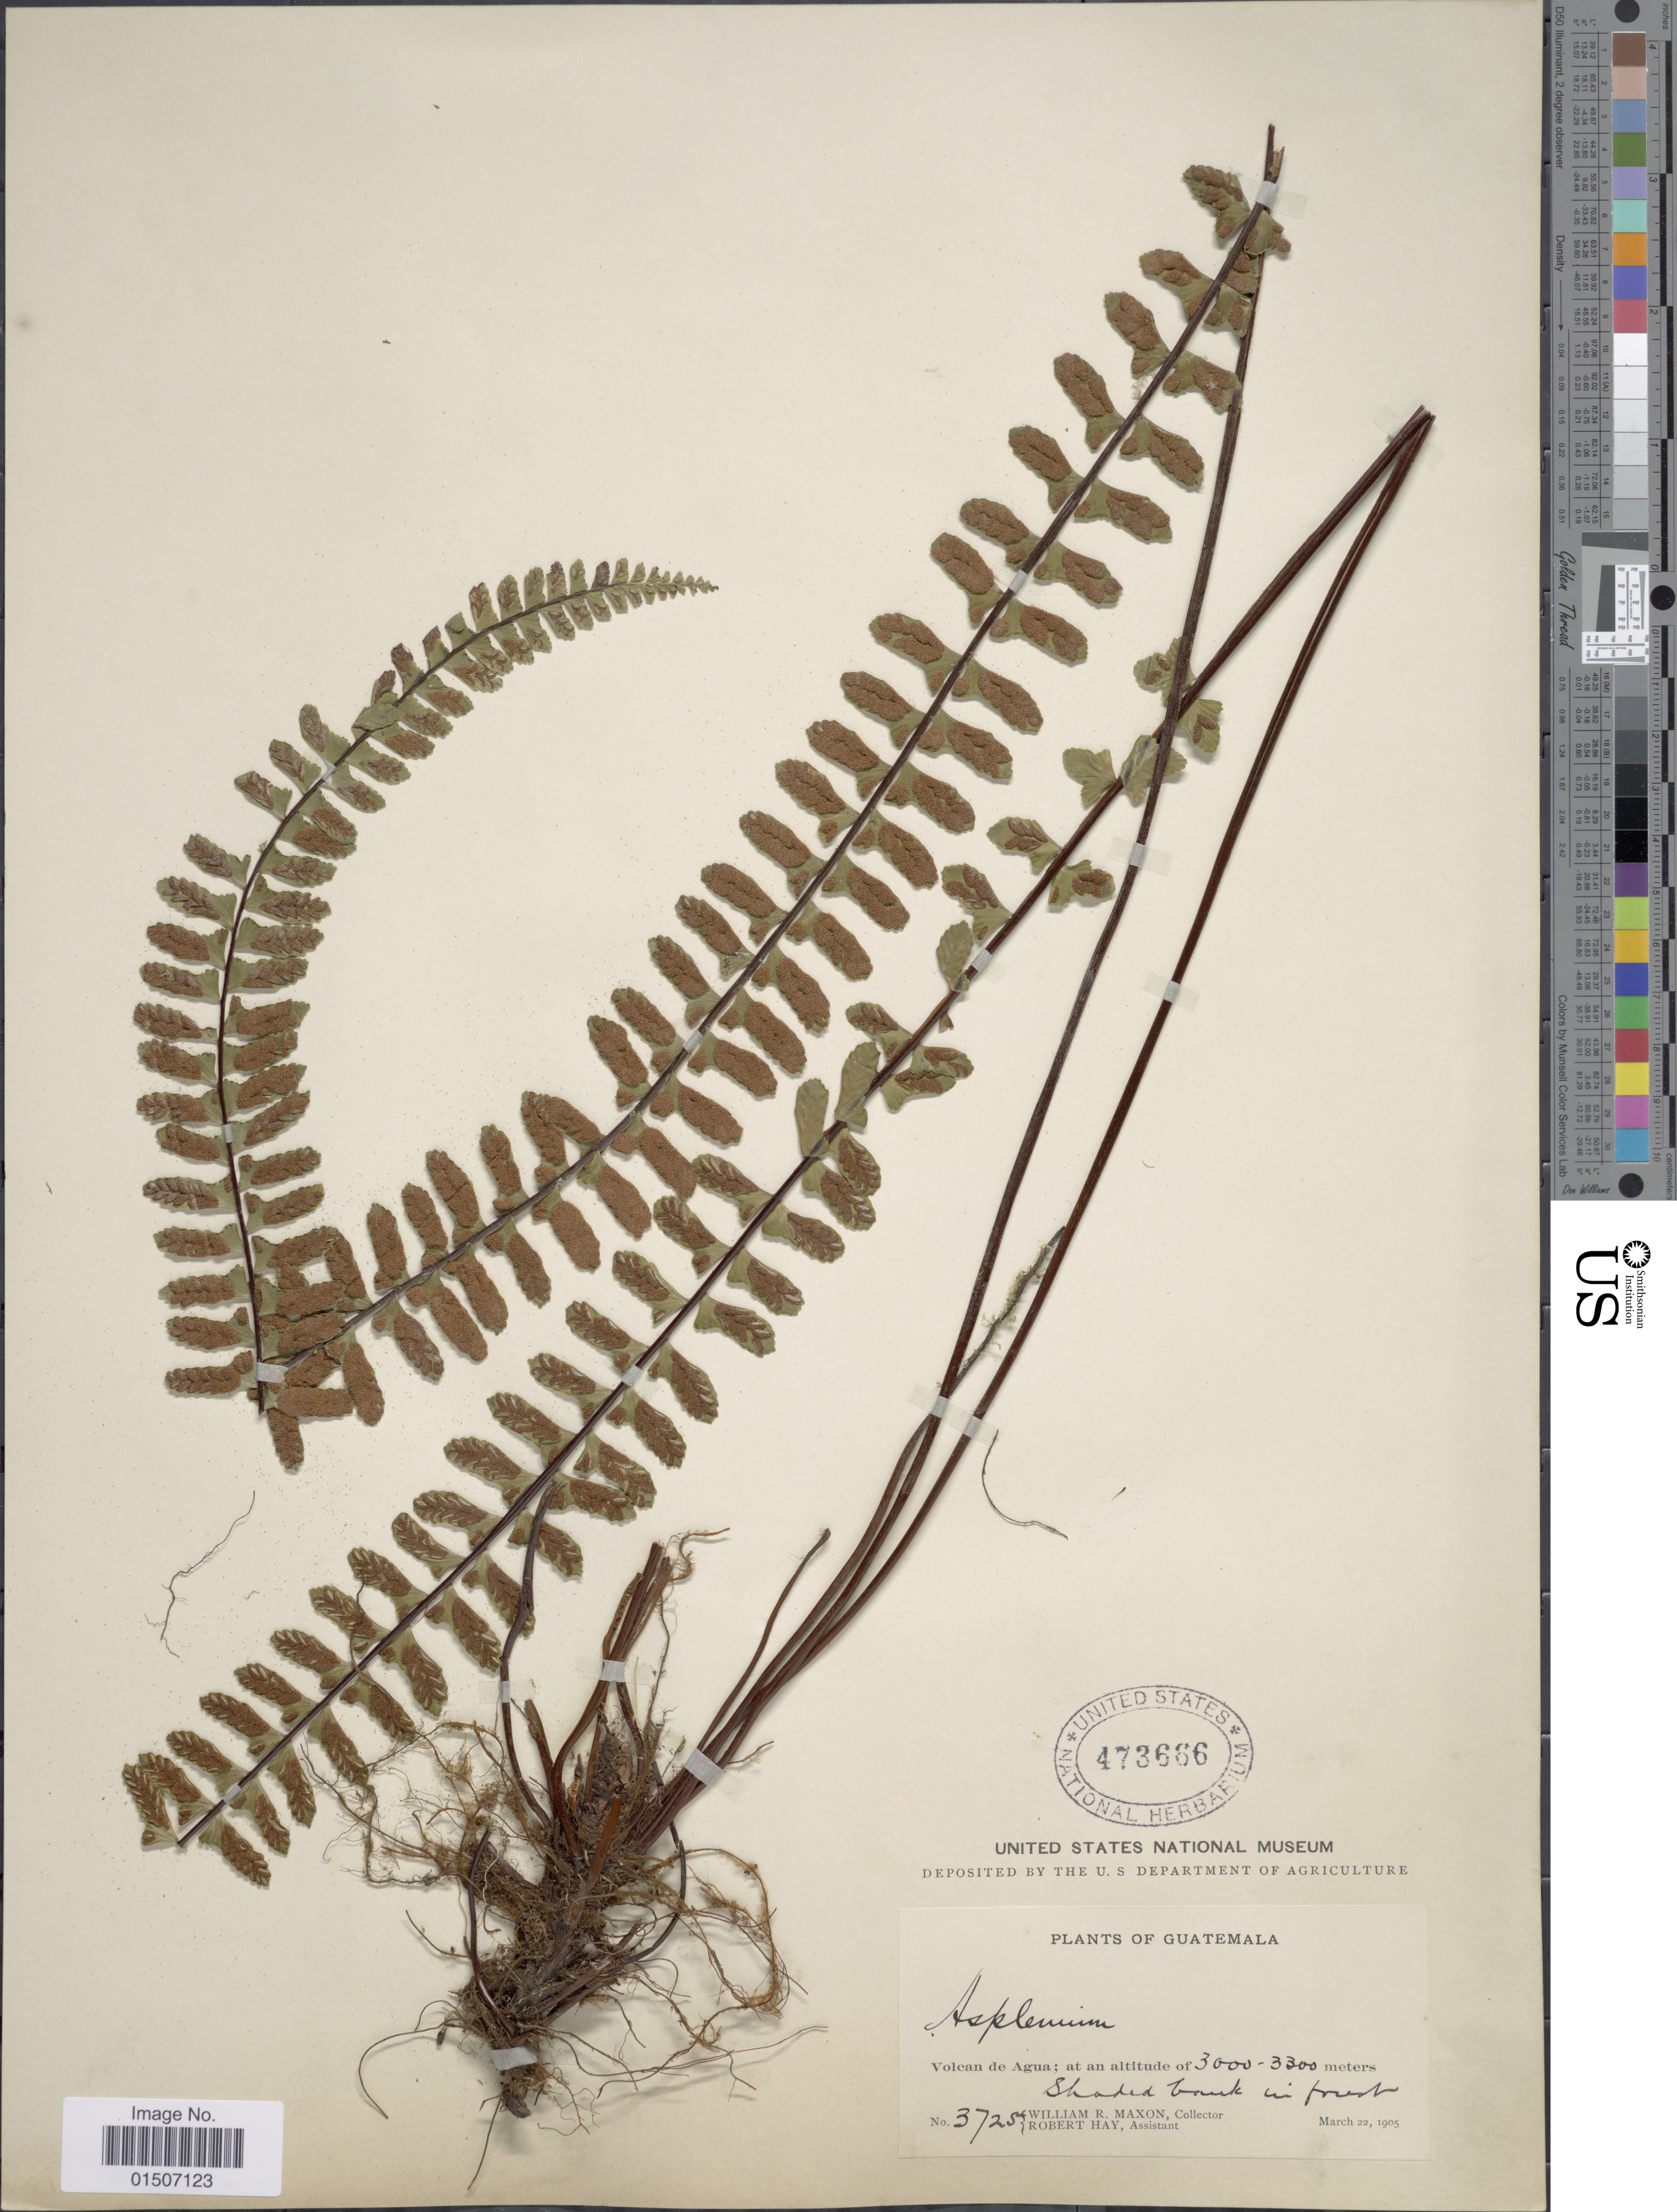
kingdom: Plantae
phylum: Tracheophyta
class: Polypodiopsida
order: Polypodiales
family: Aspleniaceae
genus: Asplenium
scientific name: Asplenium monanthes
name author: L.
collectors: W. R. Maxon & R. H. Hay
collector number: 3725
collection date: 1905-03-22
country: Guatemala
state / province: Guatemala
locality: Volcan de Agua, shaded bank in forest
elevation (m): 3000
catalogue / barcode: US 473666